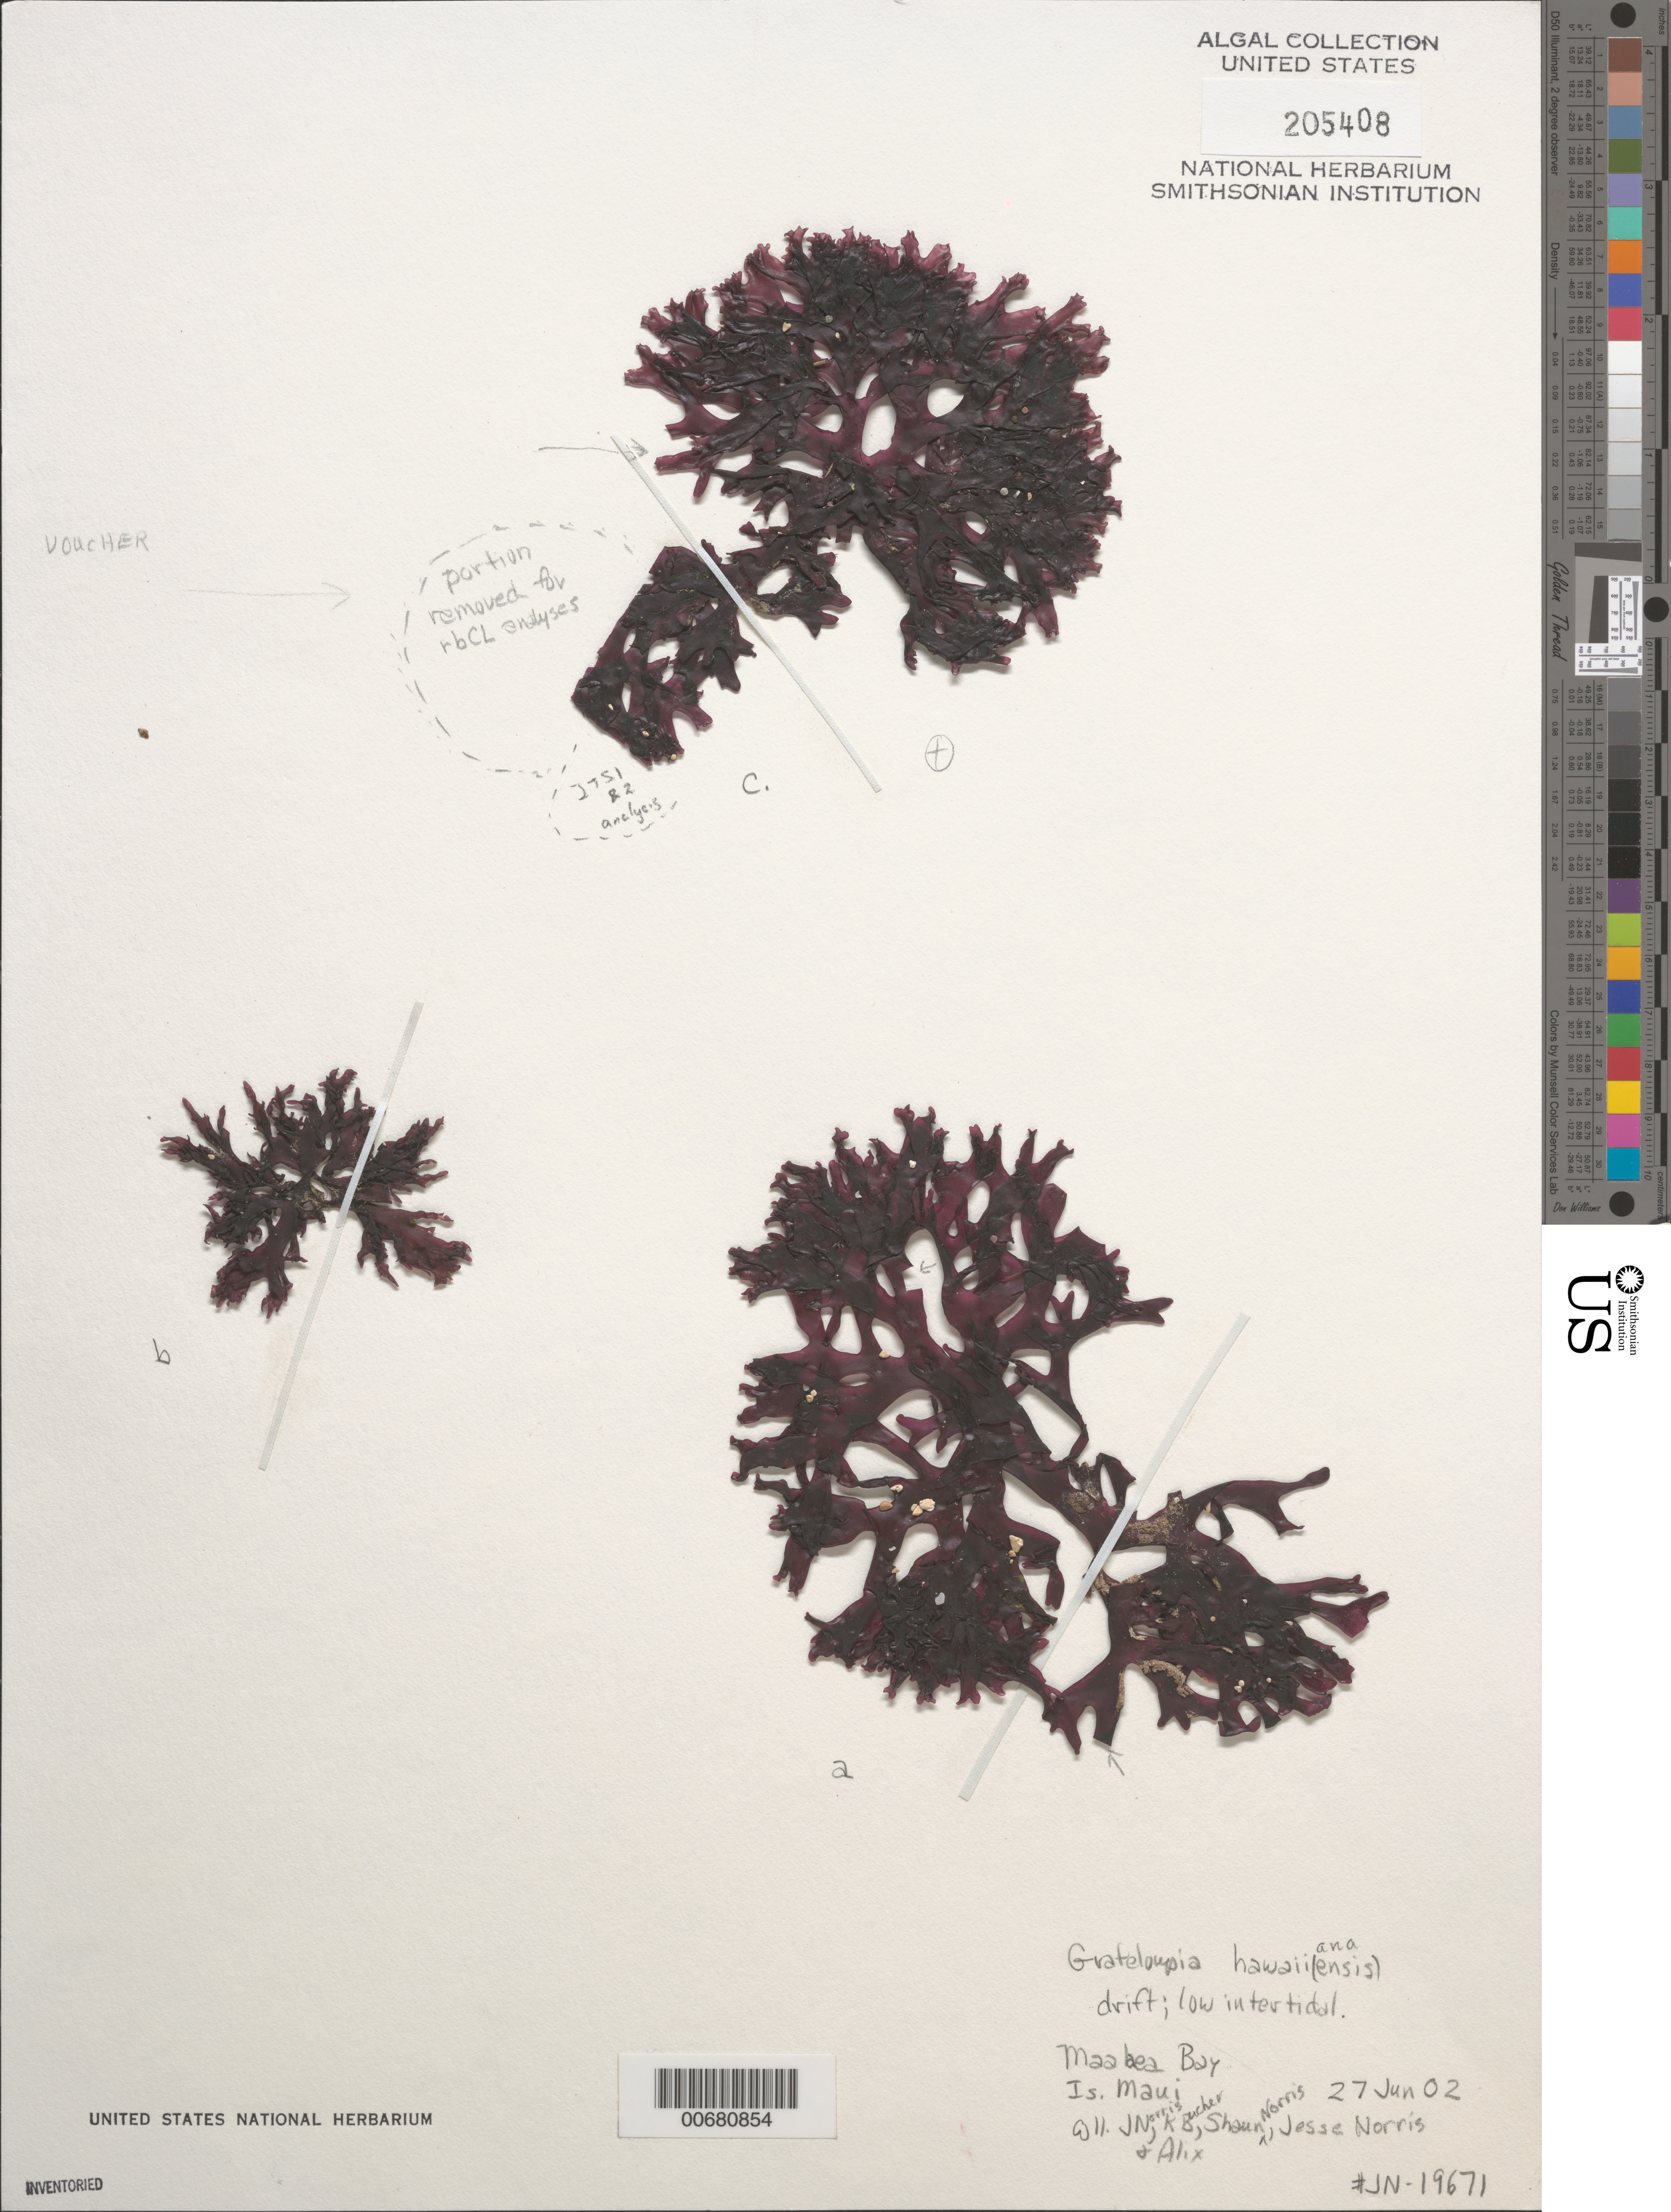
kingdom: Plantae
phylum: Rhodophyta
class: Florideophyceae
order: Halymeniales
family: Halymeniaceae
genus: Grateloupia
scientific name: Grateloupia hawaiiana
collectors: J. N. Norris, K. E. Bucher, S. Norris, J. A. Norris & A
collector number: JN-19671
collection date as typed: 27 Jun 2002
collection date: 2002-06-27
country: United States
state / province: Hawaii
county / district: Maui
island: Maui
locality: Maalaea Bay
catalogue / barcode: US 205408